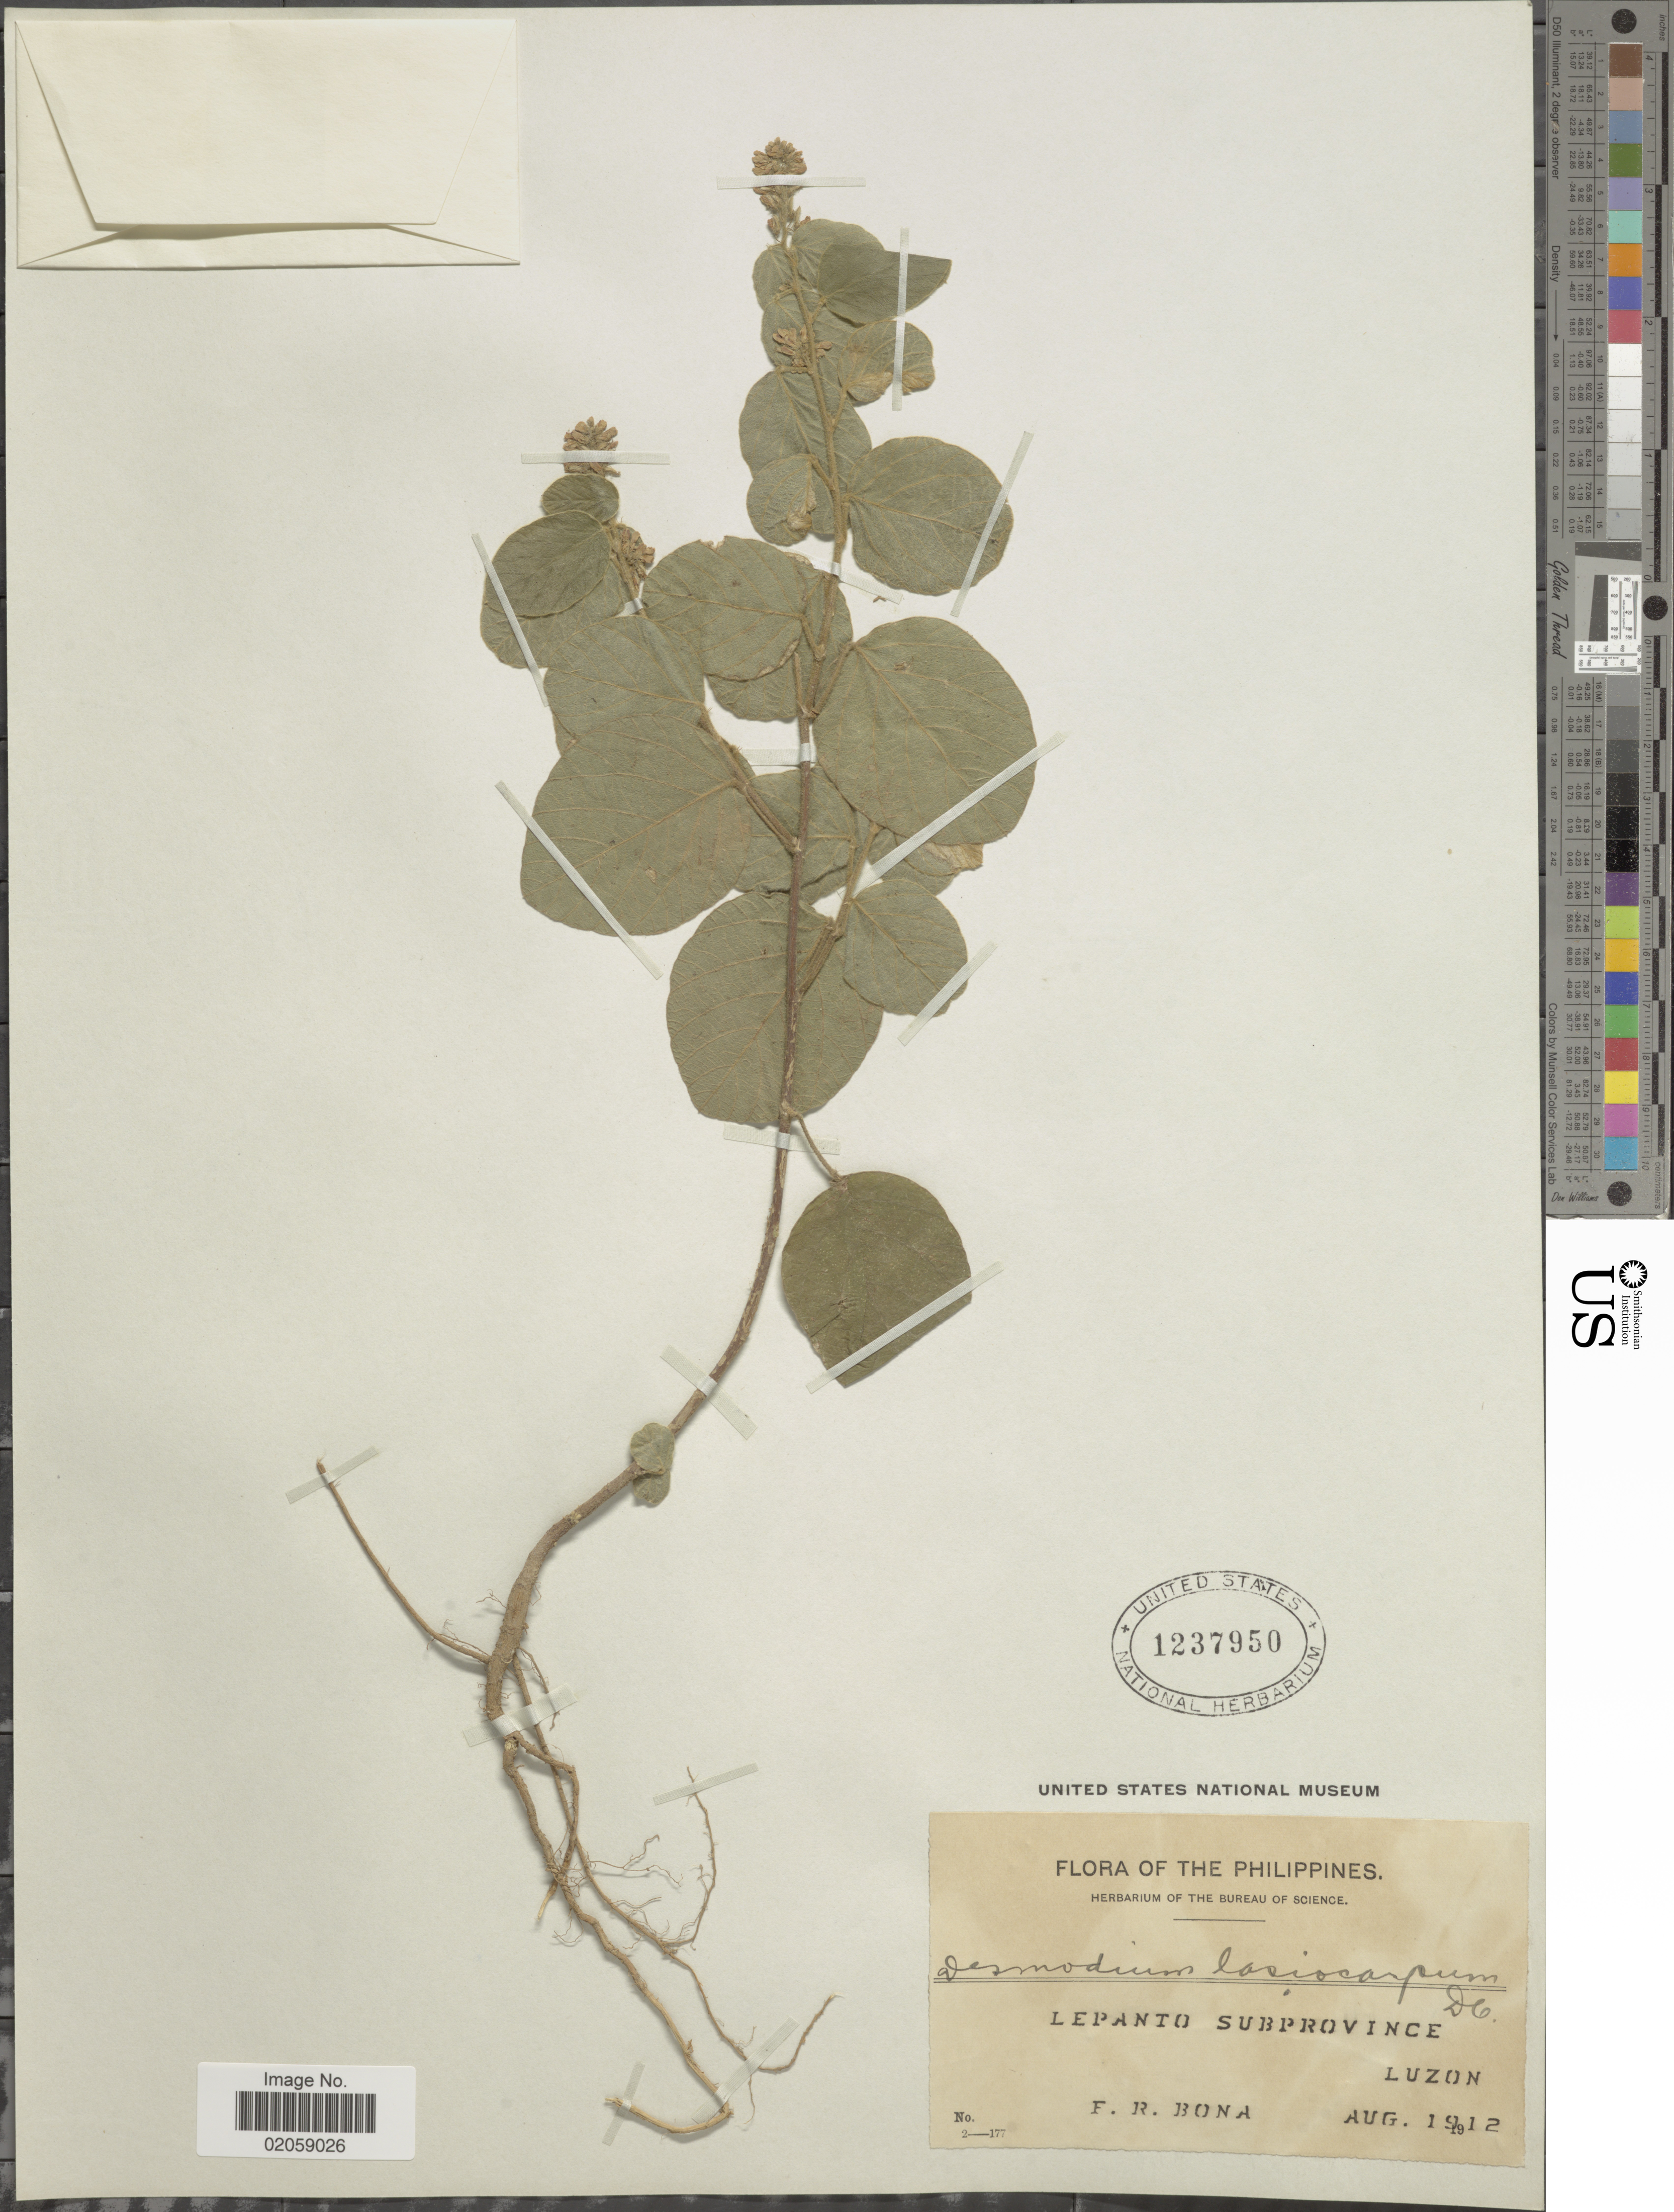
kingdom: Plantae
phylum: Tracheophyta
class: Magnoliopsida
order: Fabales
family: Fabaceae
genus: Polhillides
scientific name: Polhillides velutina subsp. velutina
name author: (Willd.) H. Ohashi & K. Ohashi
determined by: Strong, Mark T., (BOT), Smithsonian Institution - National Museum of Natural History (UNITED STATES)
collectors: F. Bona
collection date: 1912-08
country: Philippines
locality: Lepanto Subprovince. Luzon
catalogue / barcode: US 1237950